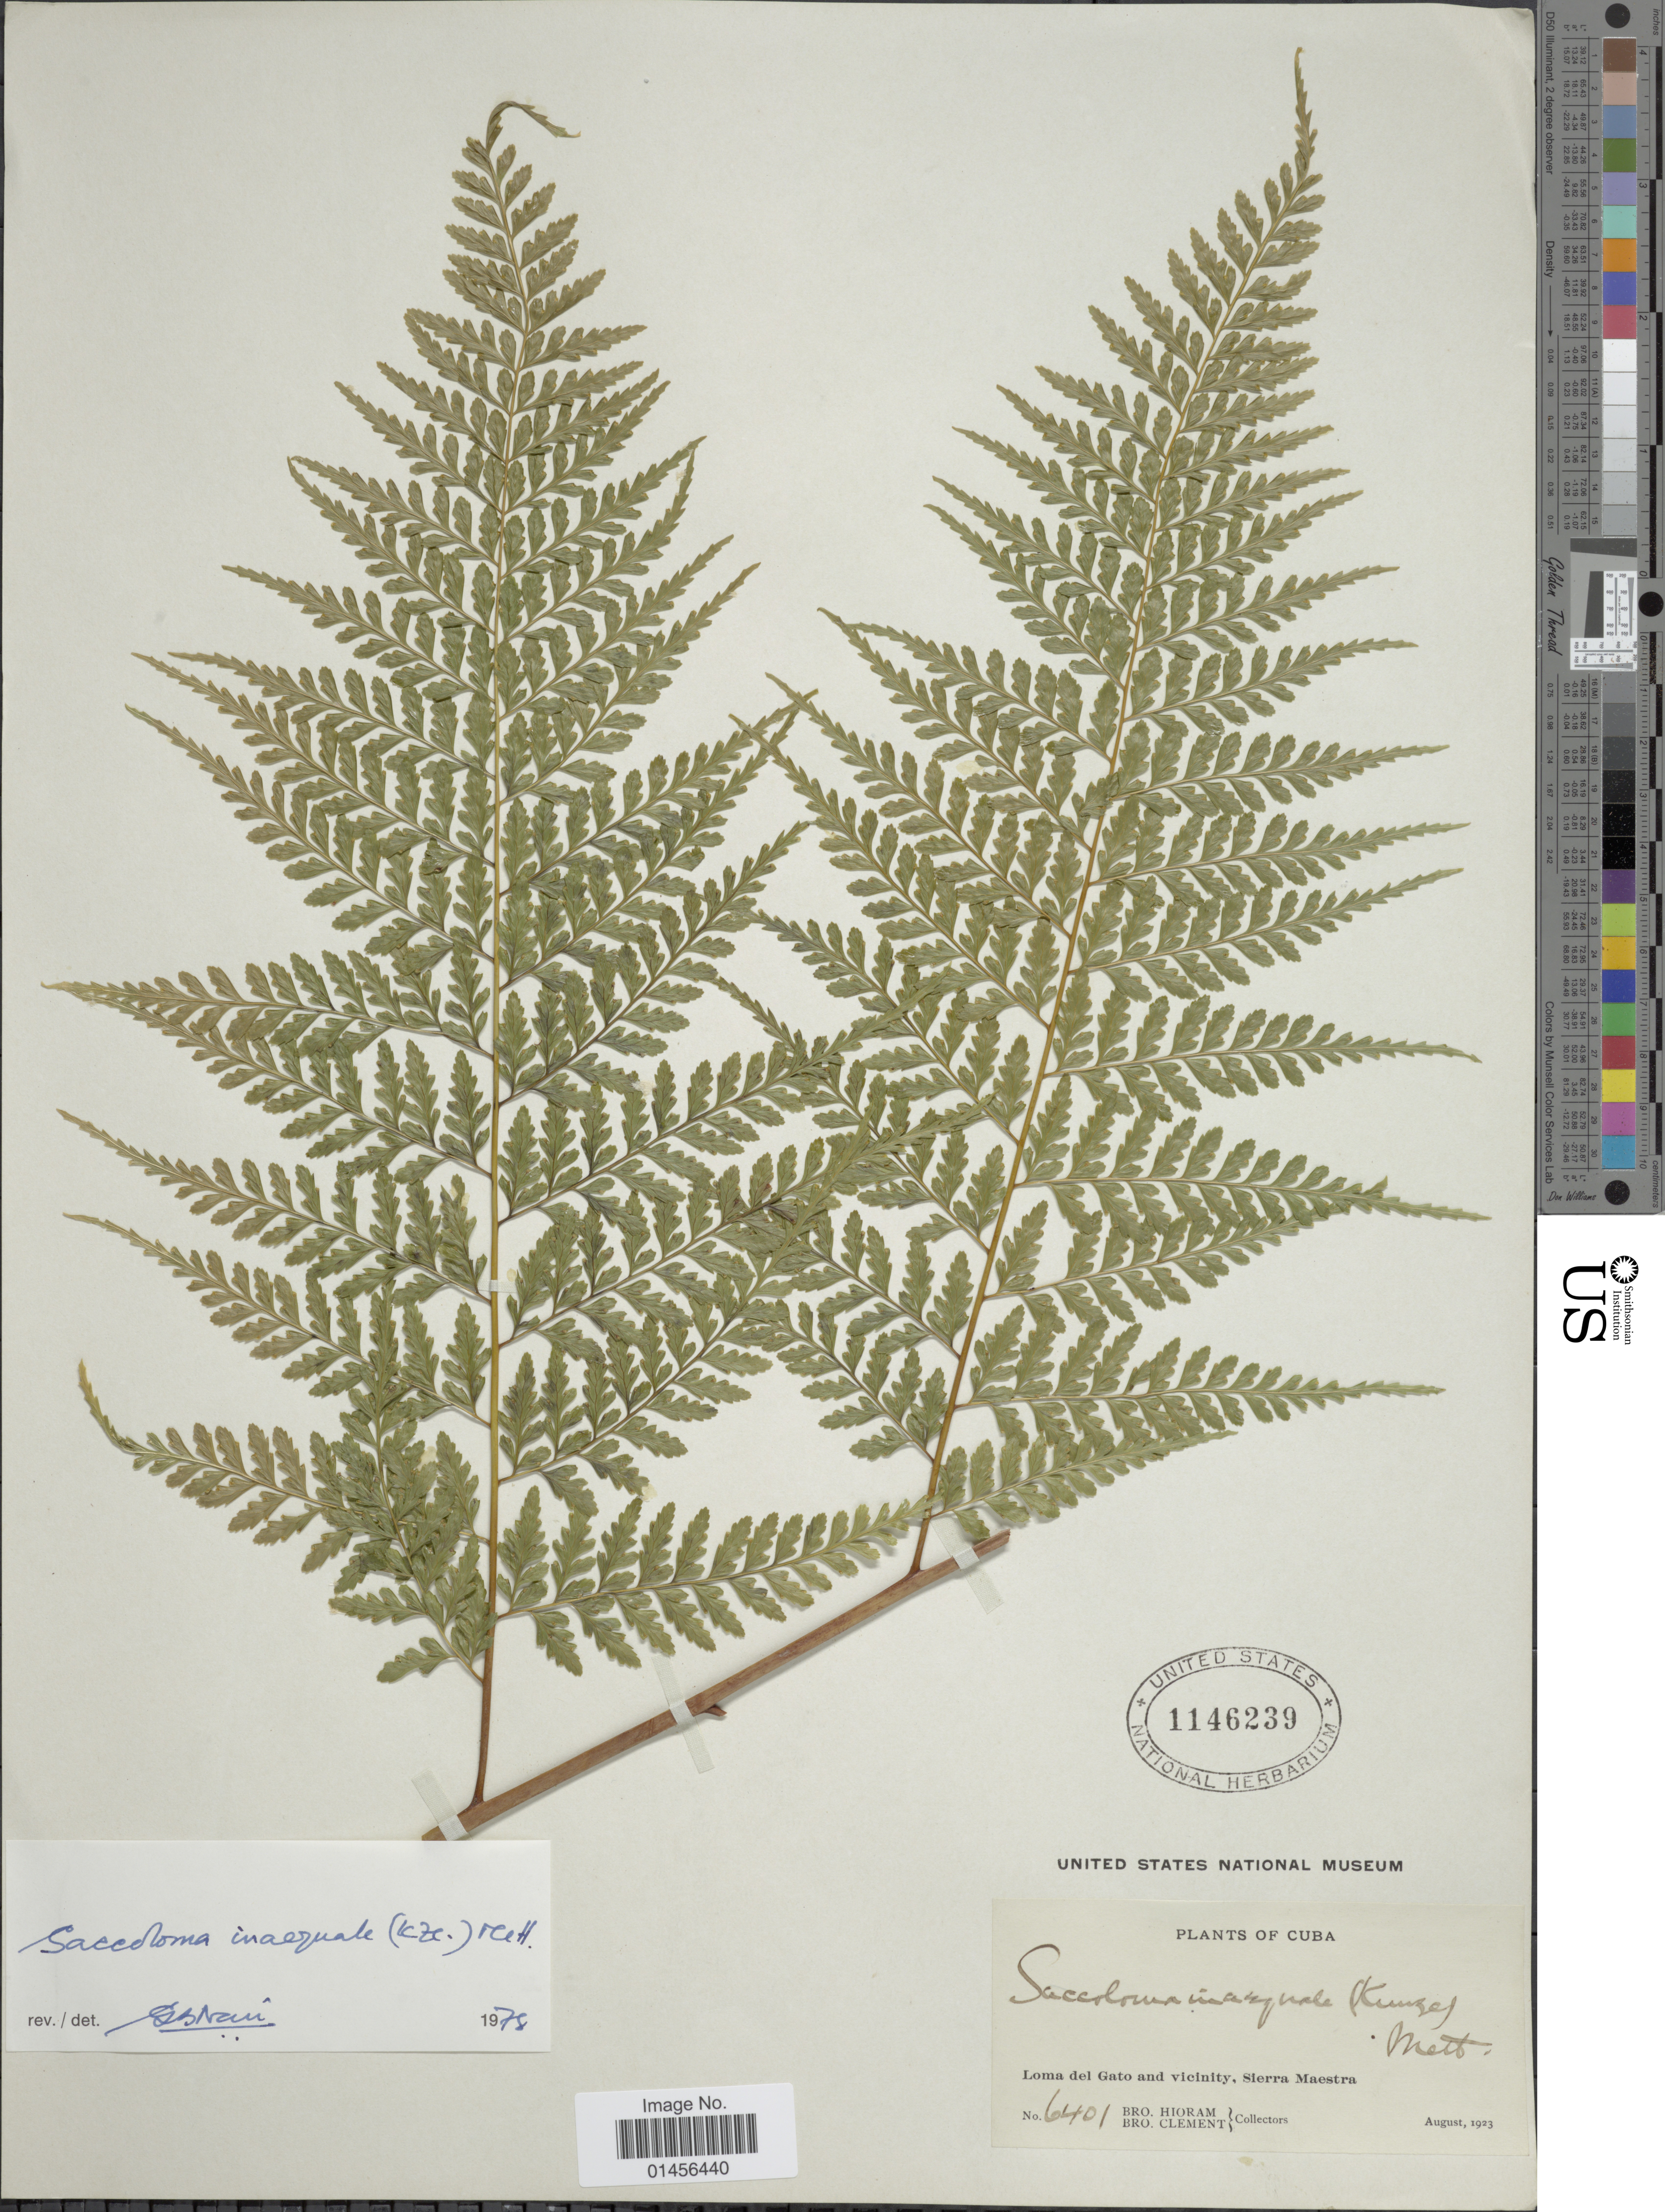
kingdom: Plantae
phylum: Tracheophyta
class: Polypodiopsida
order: Polypodiales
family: Saccolomataceae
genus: Saccoloma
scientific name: Saccoloma inaequale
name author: (Kunze) Mett.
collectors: Bro. Hioram & B. Clement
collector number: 6401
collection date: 1923-08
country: Cuba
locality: Loma del Gato, Sierra Maestra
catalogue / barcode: US 1146239